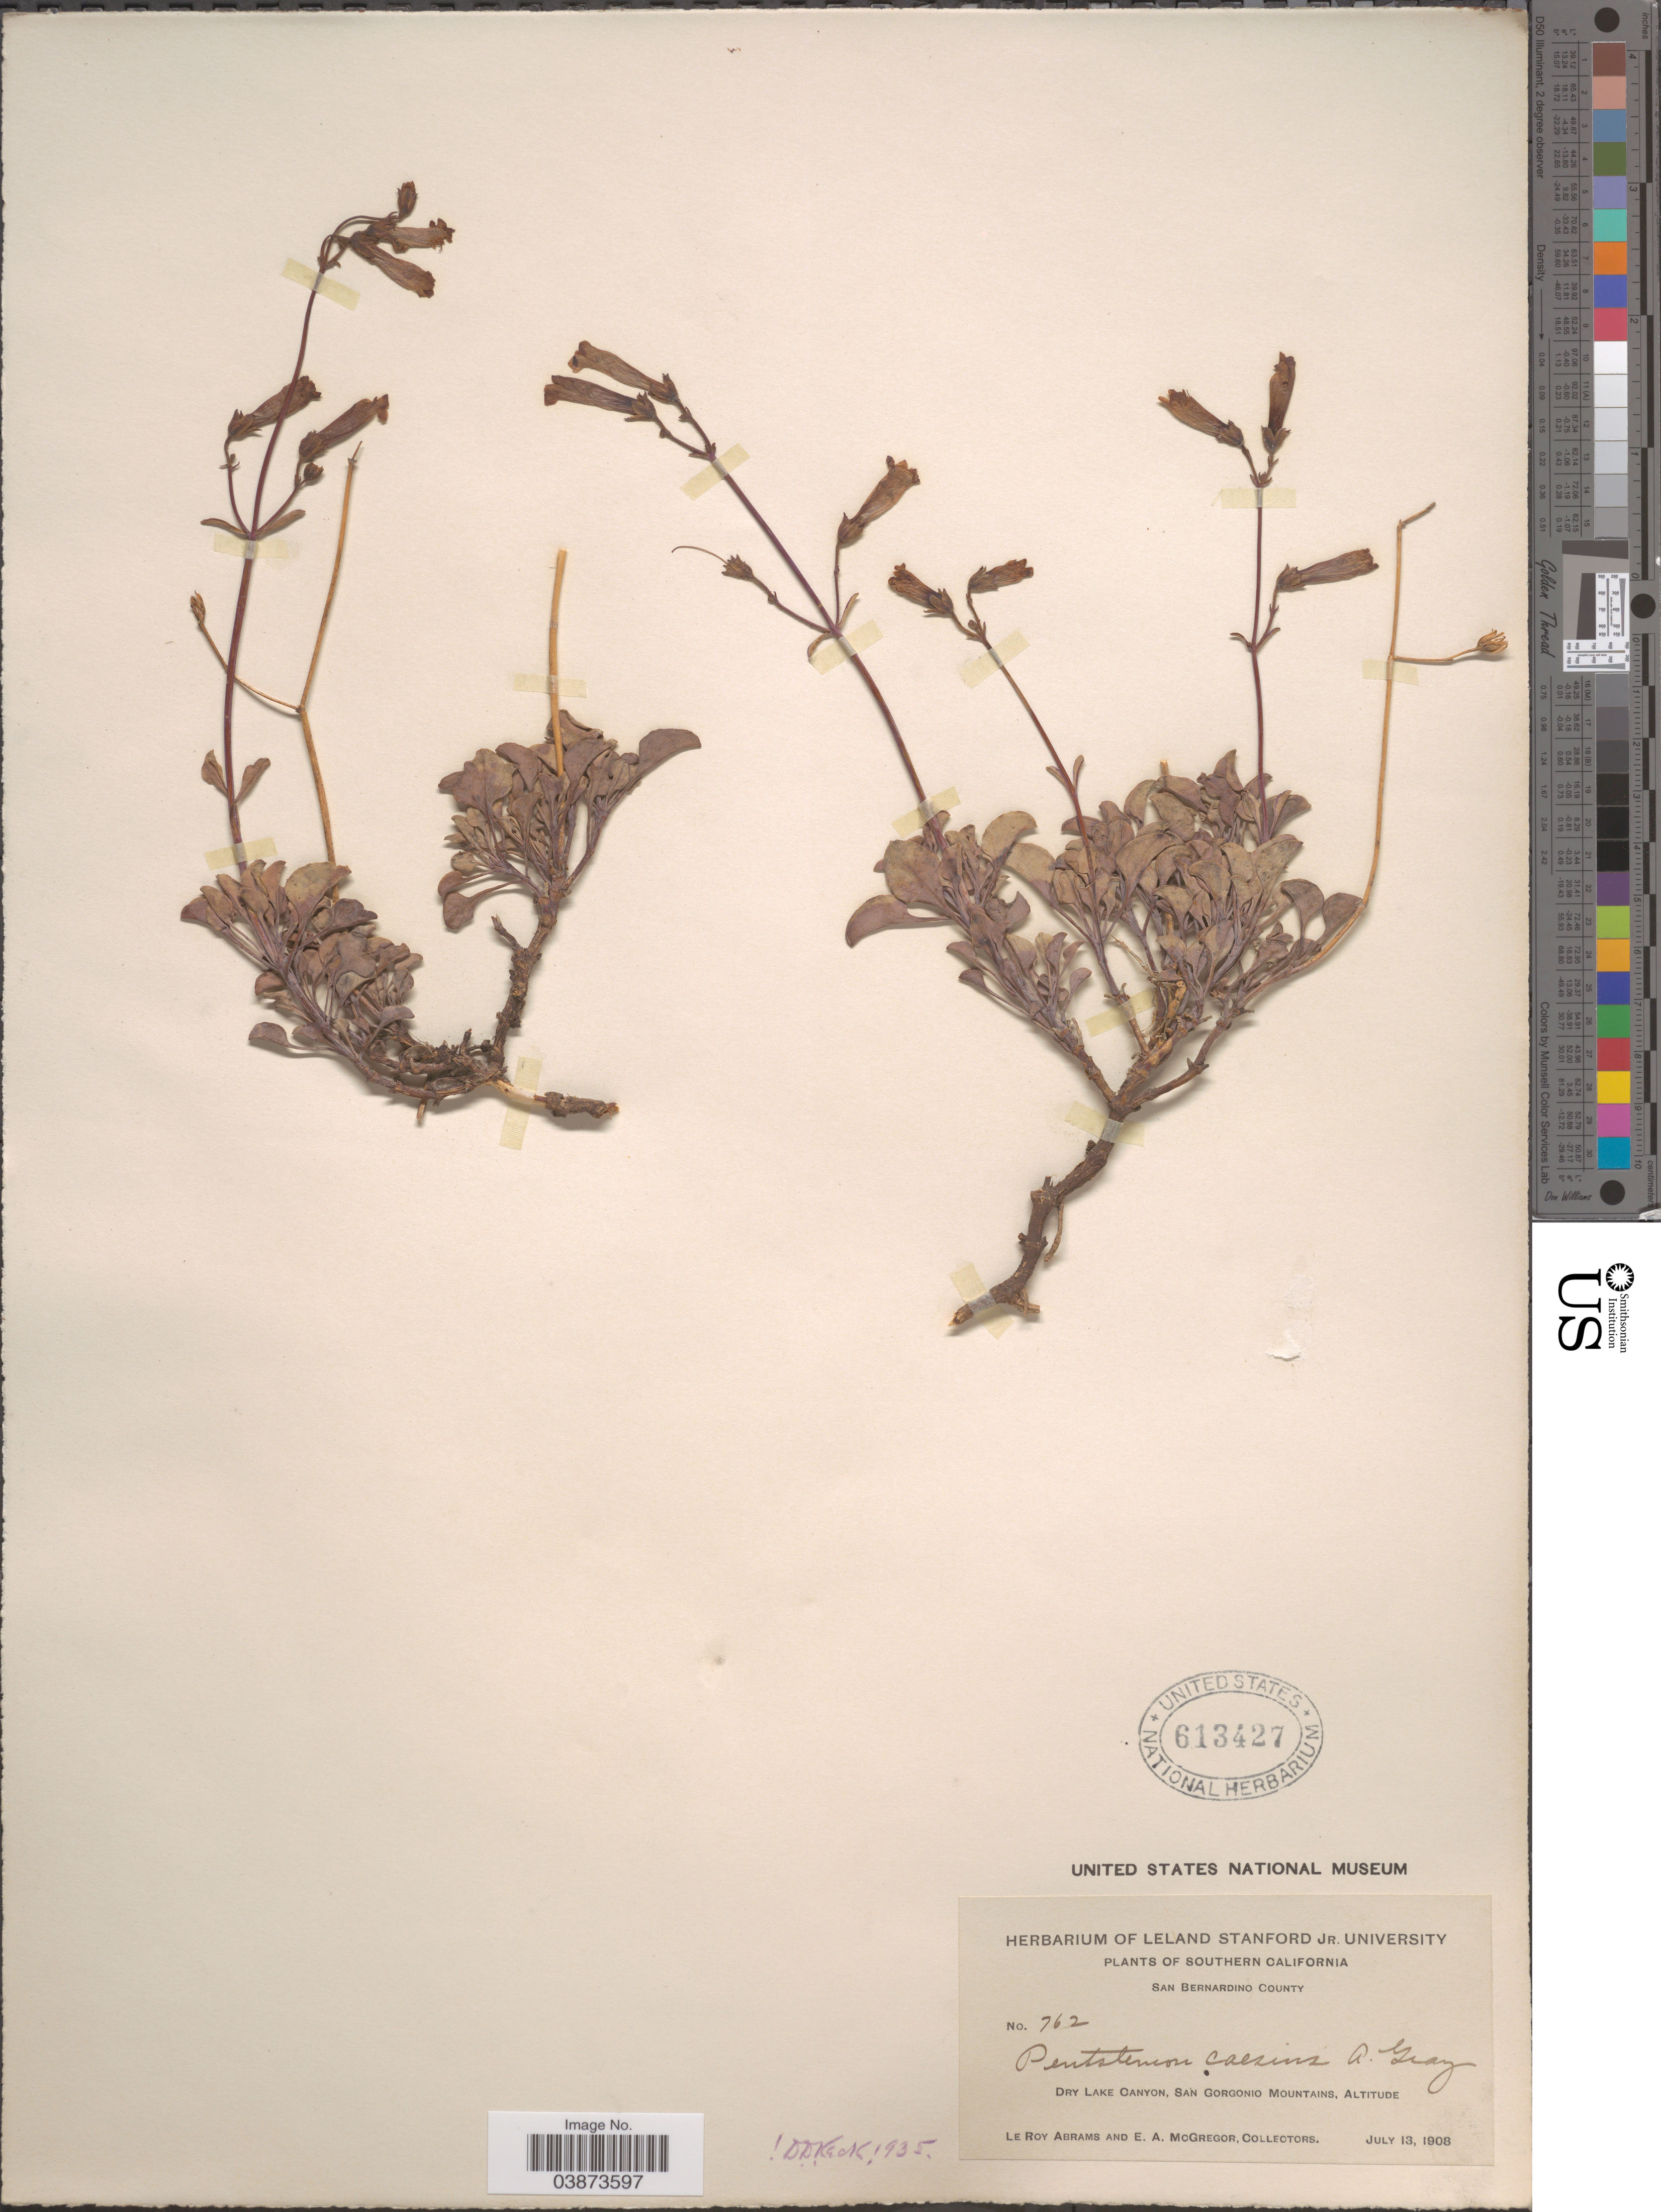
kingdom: Plantae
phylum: Tracheophyta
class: Magnoliopsida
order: Lamiales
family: Plantaginaceae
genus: Penstemon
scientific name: Penstemon caesius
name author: A. Gray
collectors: L. Abrams & E. A. McGregor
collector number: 762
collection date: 1908-07-13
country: United States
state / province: California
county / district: San Bernardino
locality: Southern California. San Bernardino County. Lake Canyon, San Gorgonio Mountains.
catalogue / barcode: US 613427